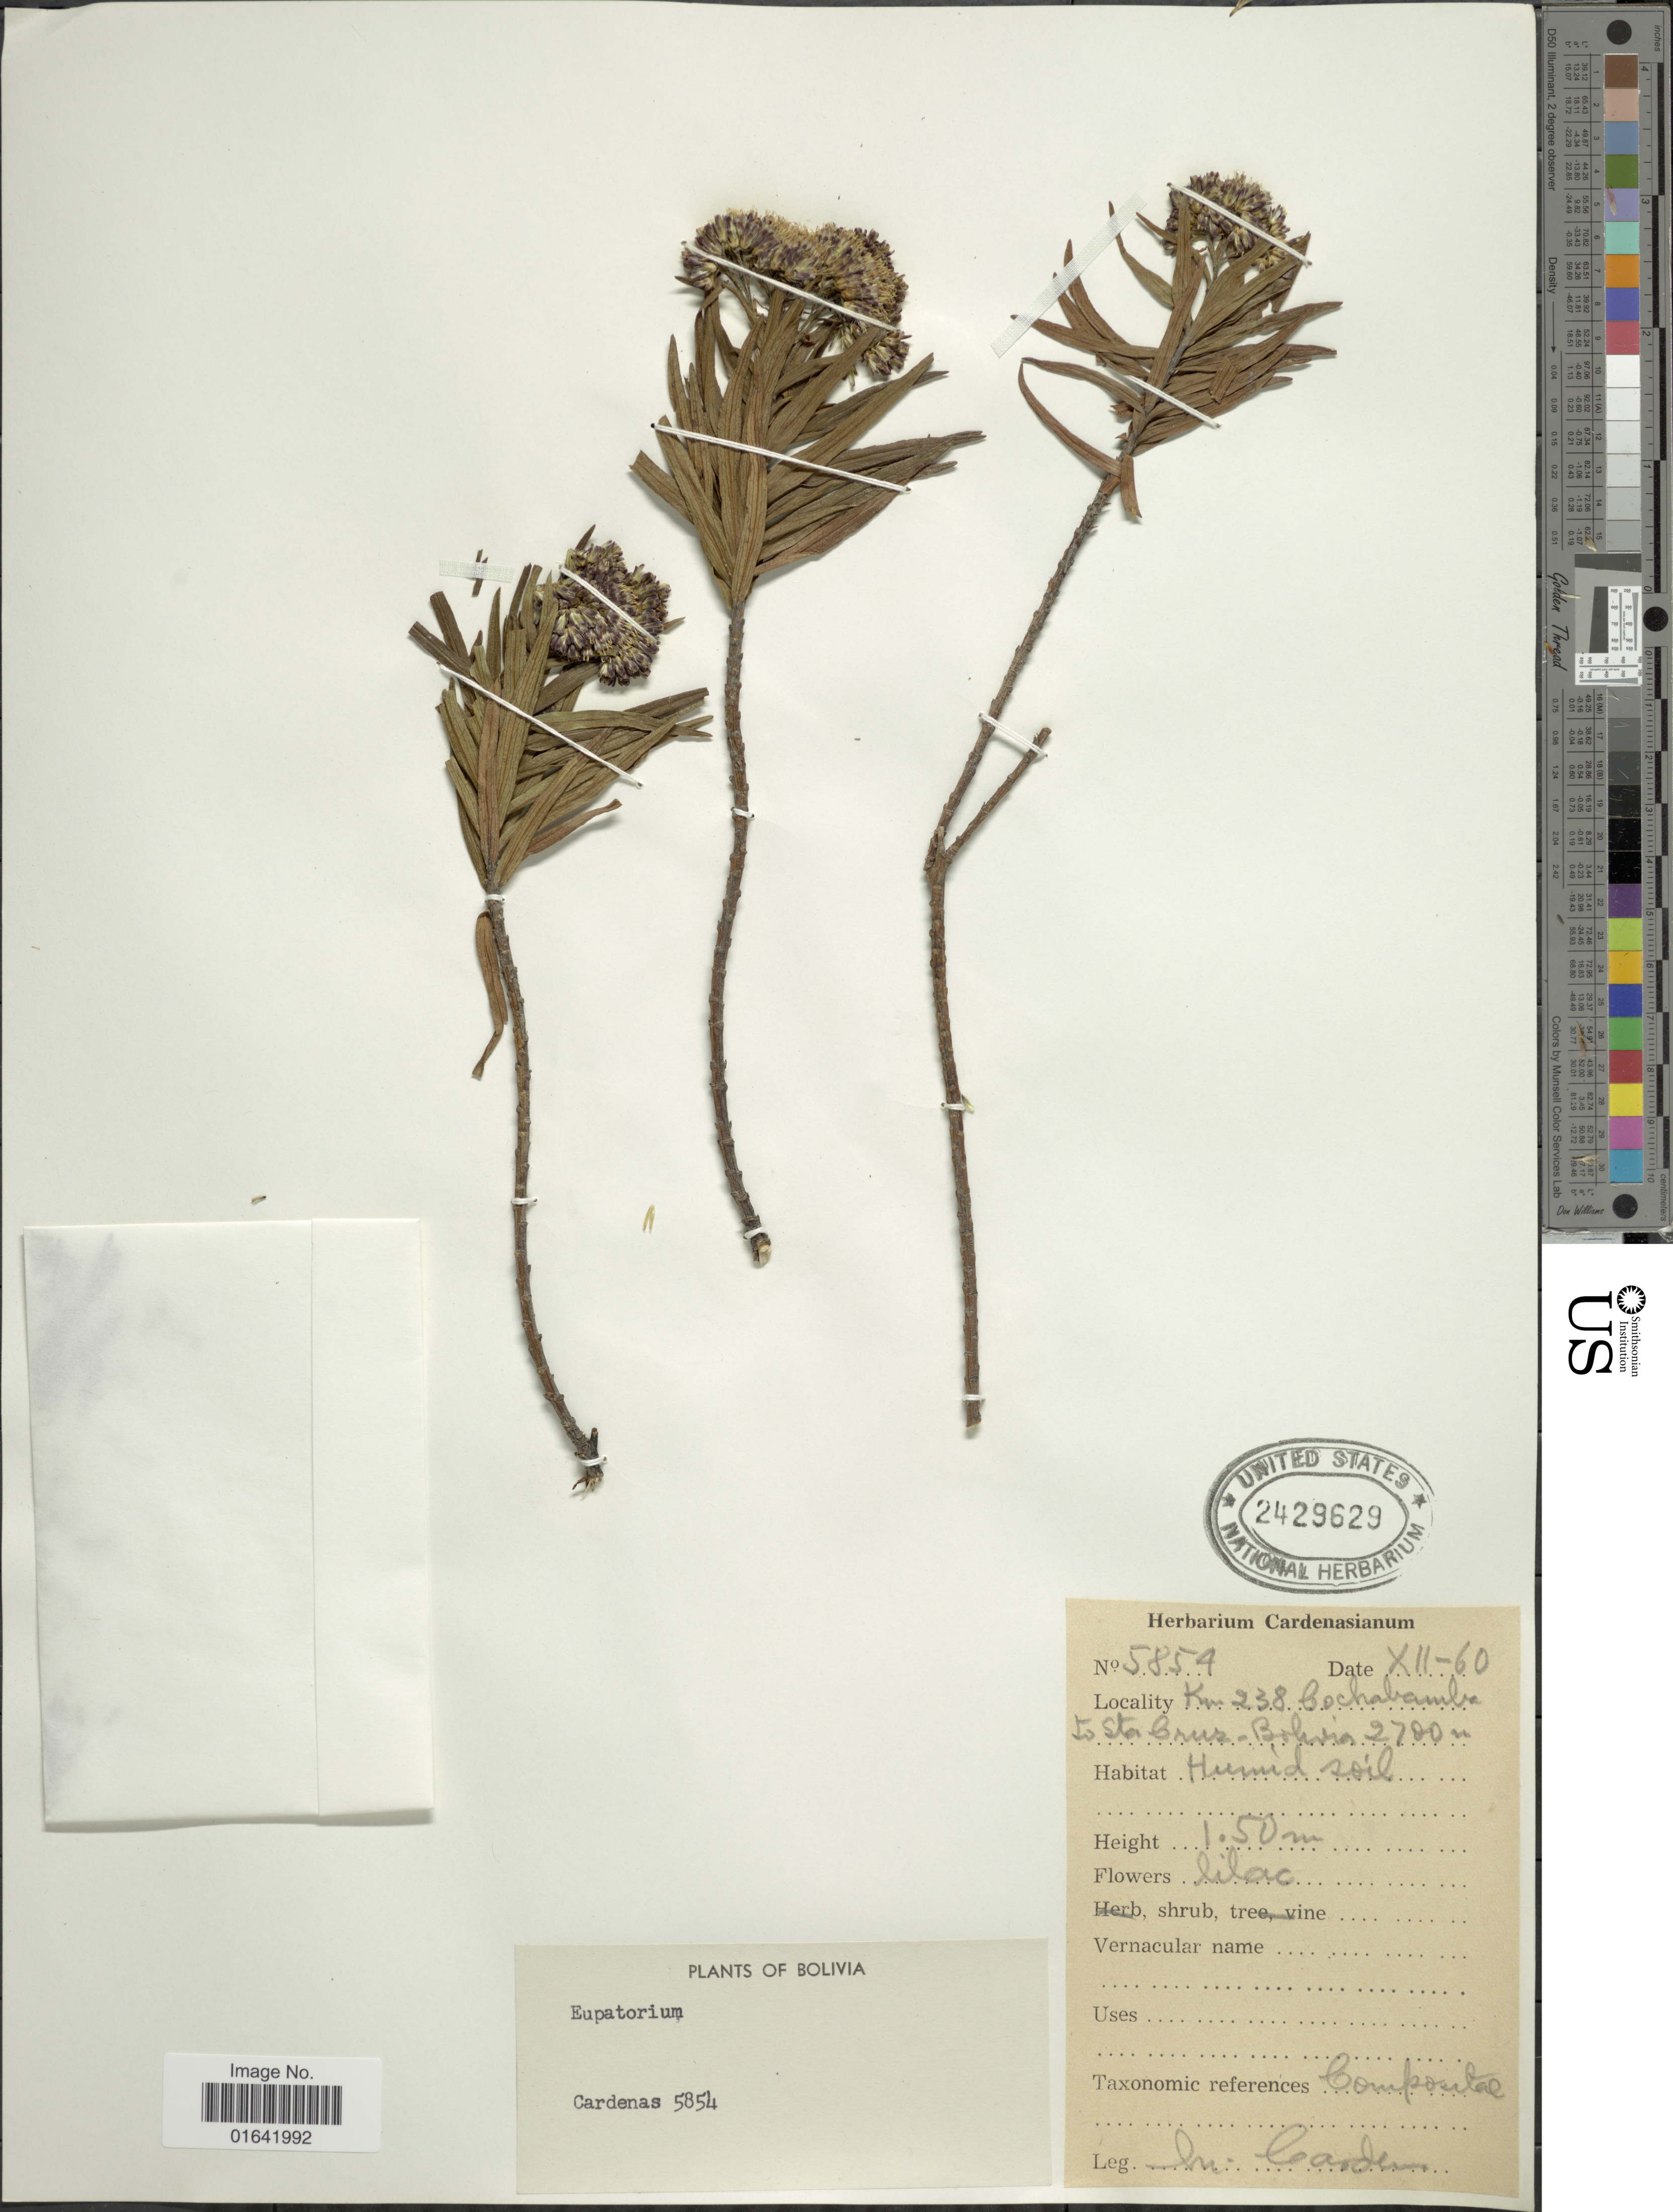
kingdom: Plantae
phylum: Tracheophyta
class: Magnoliopsida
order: Asterales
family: Asteraceae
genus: Campovassouria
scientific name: Campovassouria bupleurifolia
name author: (DC.) R.M. King & H. Rob.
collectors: M. Cárdenas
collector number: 5854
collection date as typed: Transcribed d/m/y: /12/60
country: Bolivia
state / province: Cochabamba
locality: Km 238 to Sta Cruz-Bahia.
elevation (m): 2700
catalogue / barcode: US 2429629